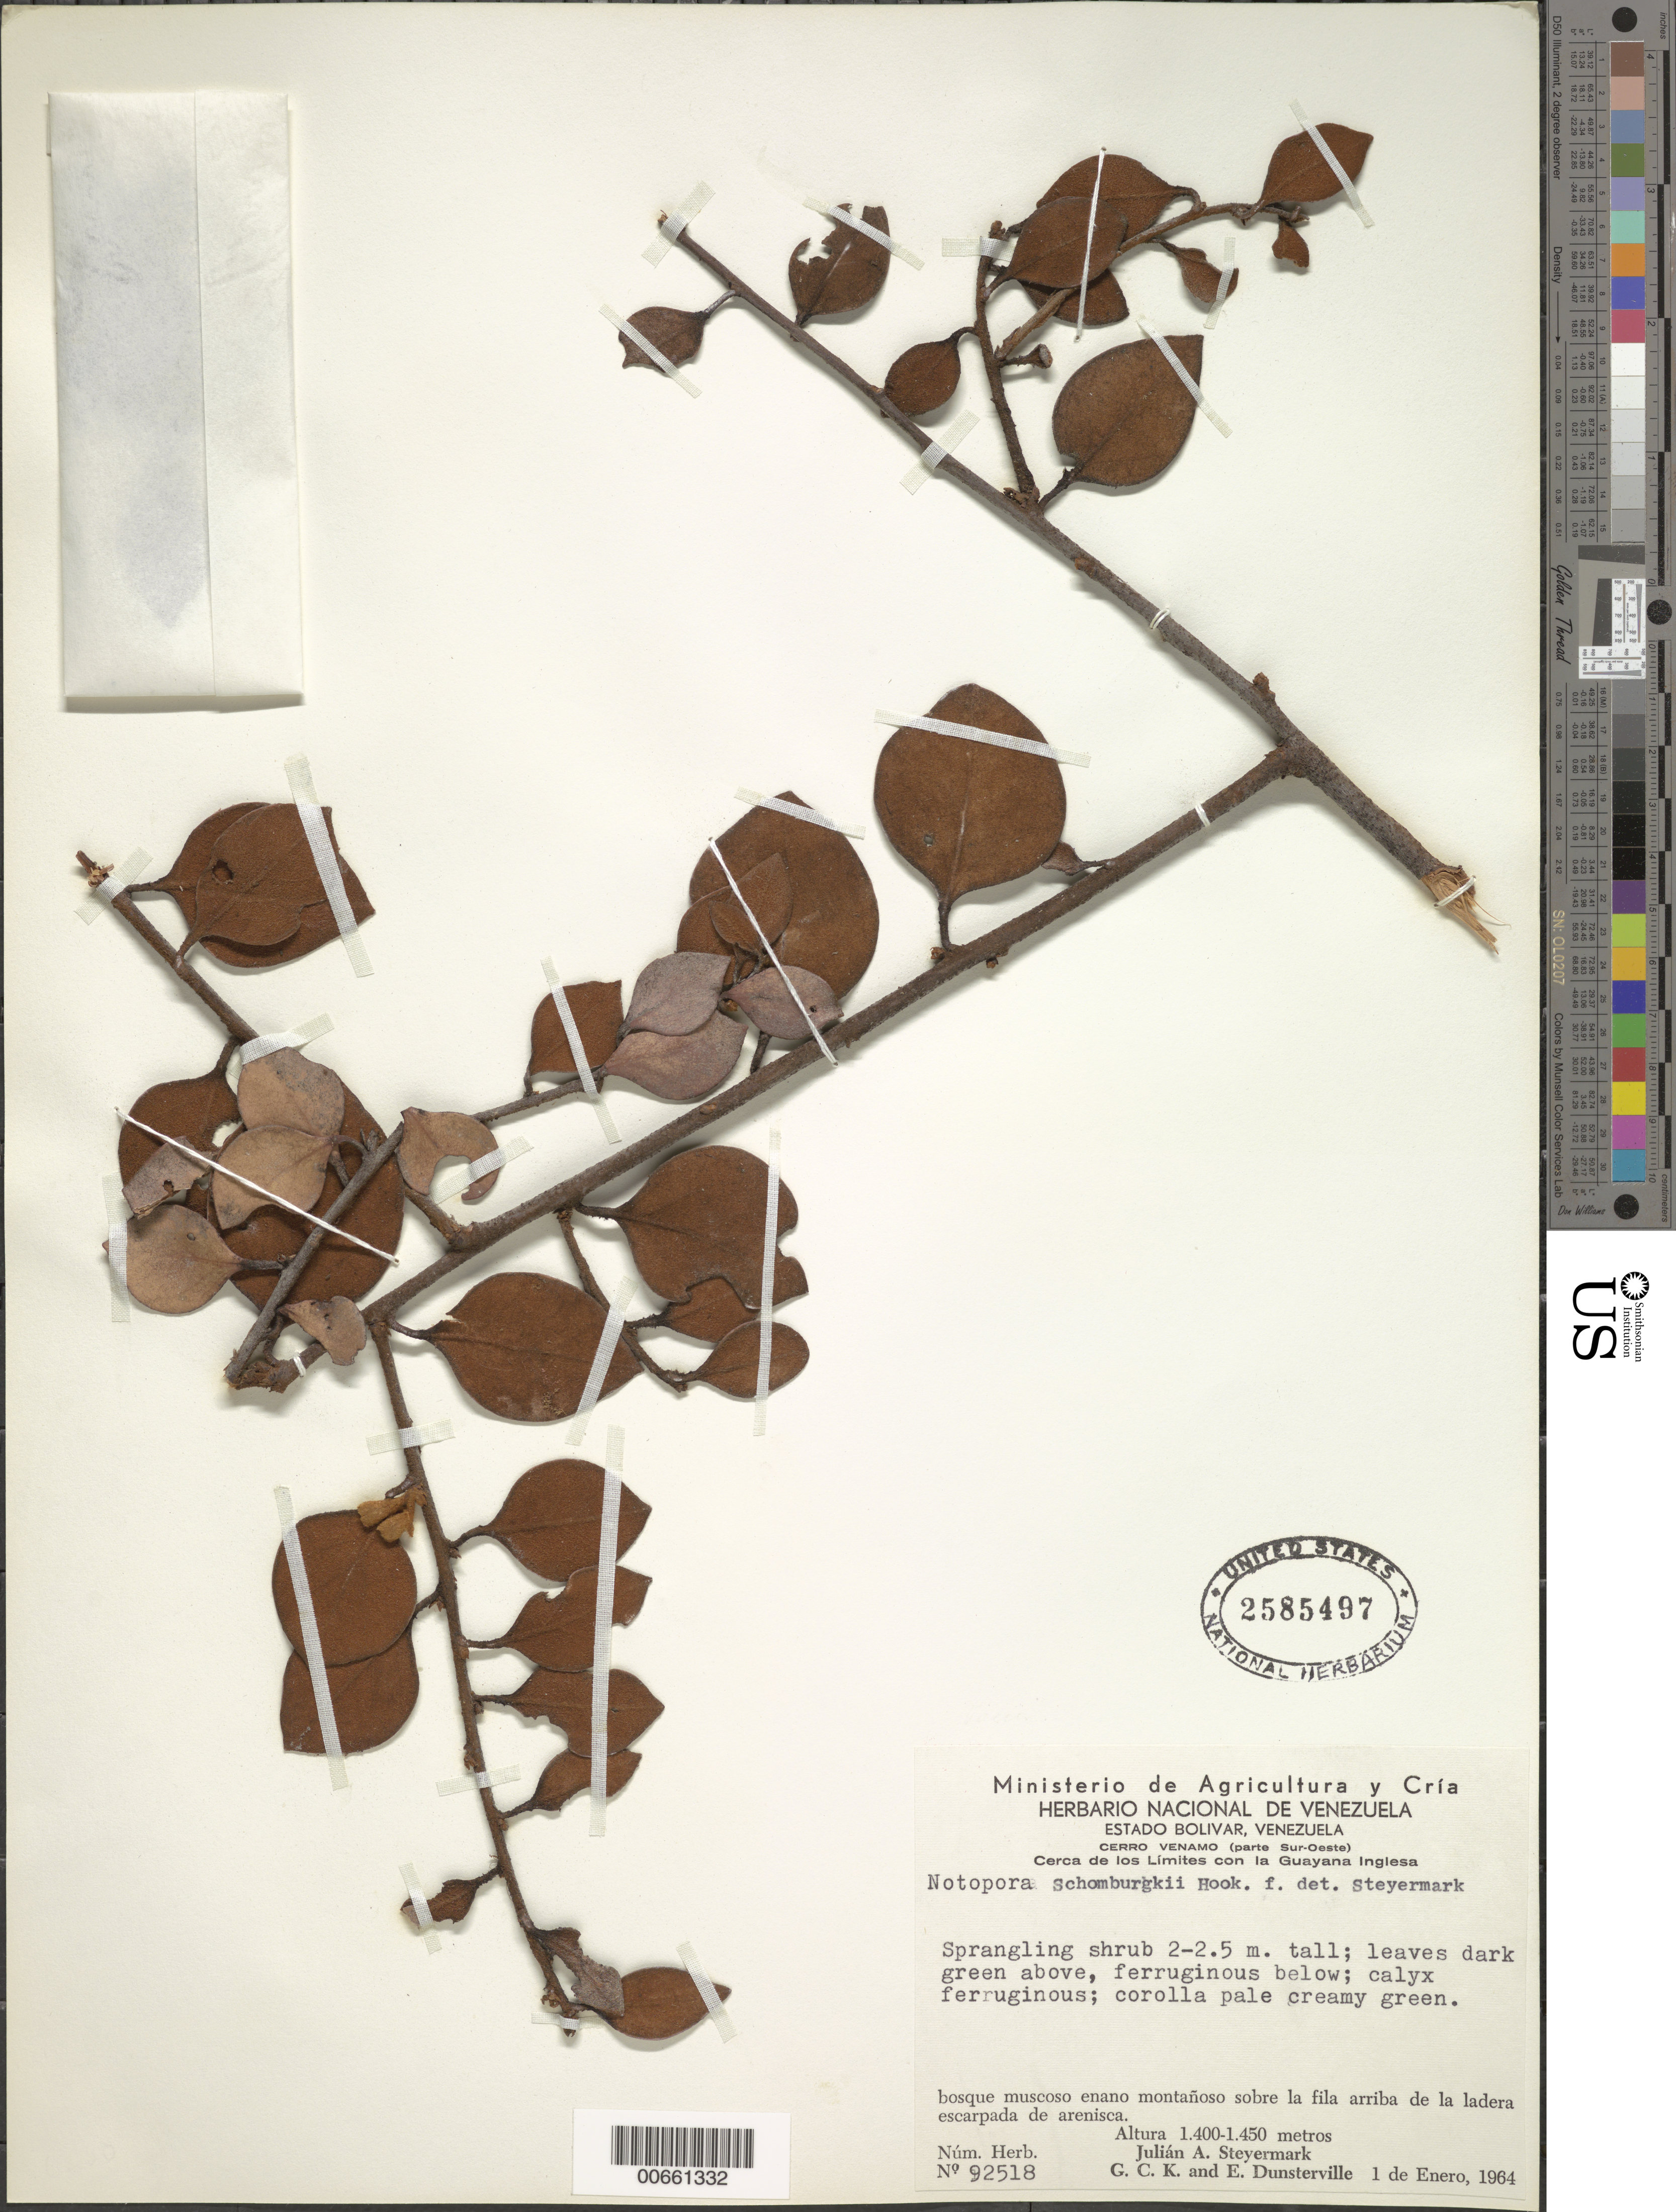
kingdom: Plantae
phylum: Tracheophyta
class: Magnoliopsida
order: Ericales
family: Ericaceae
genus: Notopora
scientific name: Notopora schomburgkii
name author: Hook. f.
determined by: Steyermark, Julian A., (VEN)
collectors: J. Steyermark, G. C. K. Dunsterville & E. Dunsterville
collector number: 92518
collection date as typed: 1-Jan-64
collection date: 1964-01-01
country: Venezuela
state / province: Bolívar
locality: Cerro Venamo, parte Sur-Oeste, cerca de los limites con Guayana Inglesa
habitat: Bosque muscoso enano montanoso sobre la fila arriba de la ladera escarpada de arenisca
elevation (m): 1400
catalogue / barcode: US 2585497